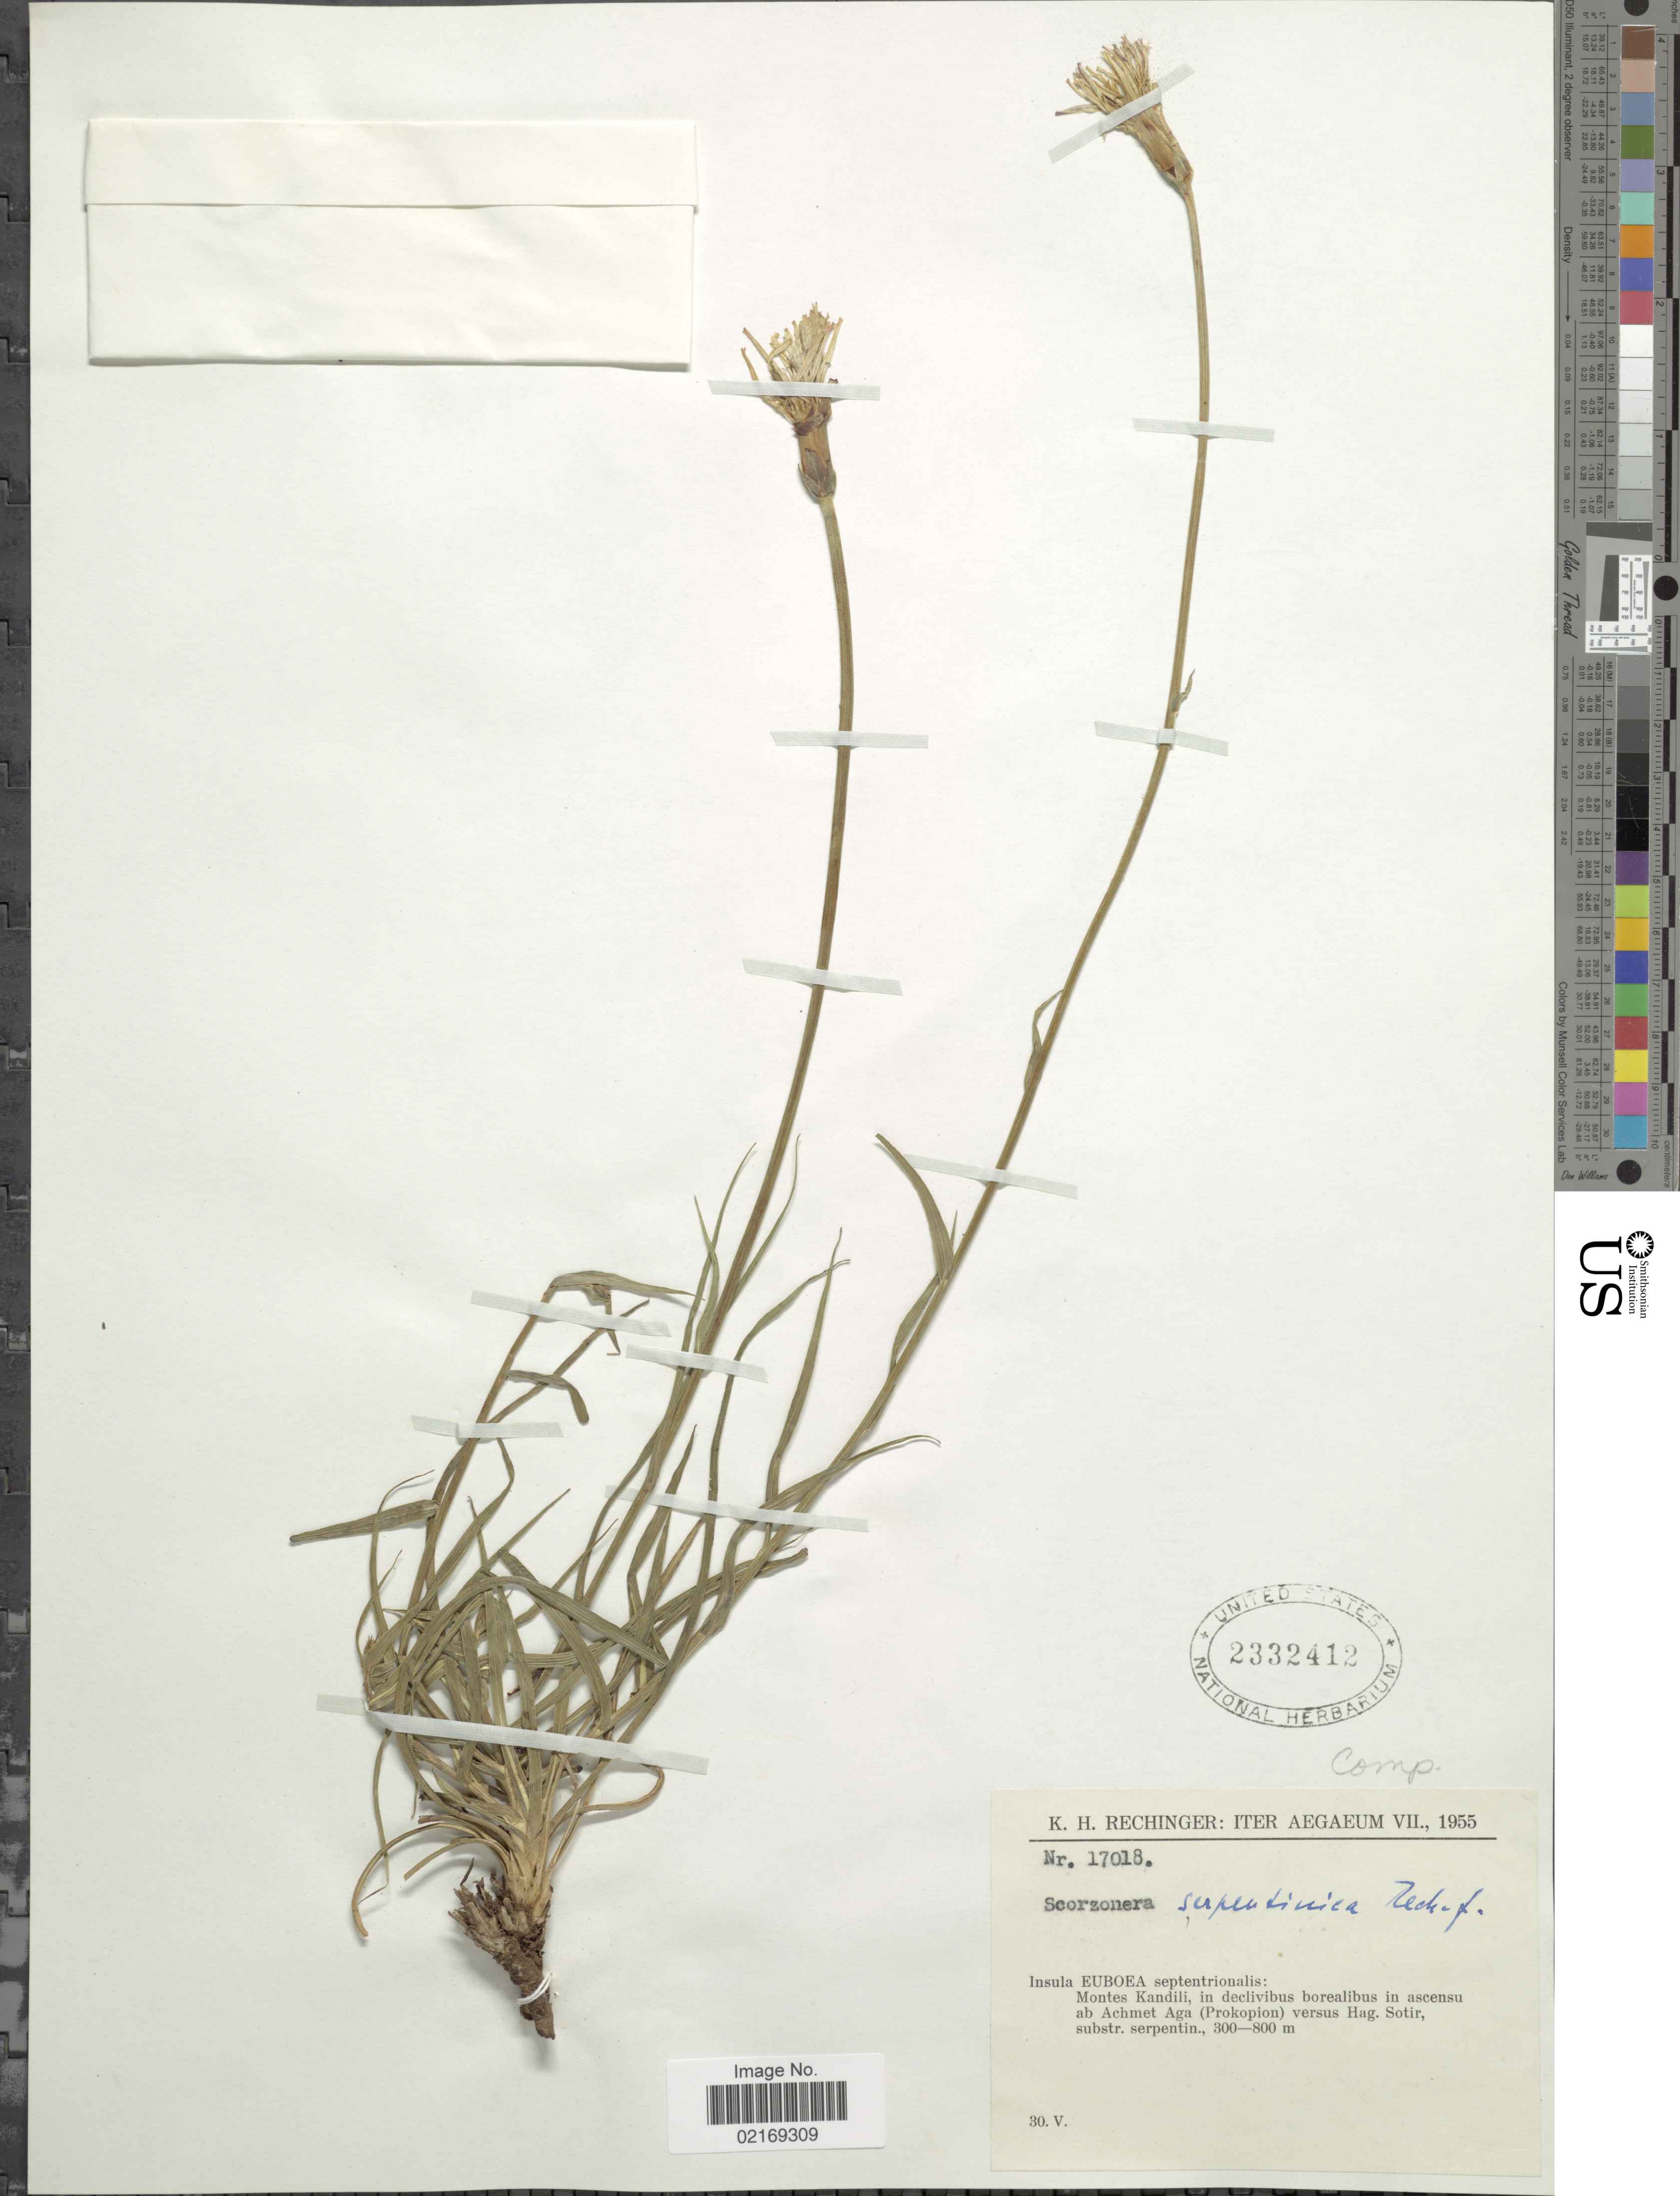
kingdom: Plantae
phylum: Tracheophyta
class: Magnoliopsida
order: Asterales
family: Asteraceae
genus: Scorzonera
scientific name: Scorzonera serpentinica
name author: Rech. f.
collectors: K. H. Rechinger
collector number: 17018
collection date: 1955-05-30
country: Greece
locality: Iter Aegaeum VII, insula Euboea septentrionalis: Montes Kandili, in declivibus borealibus in ascensu ab Achmet Aga (Prokopion) versus Hag. Sotir, substr. serpentin.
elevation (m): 300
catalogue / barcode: US 2332412